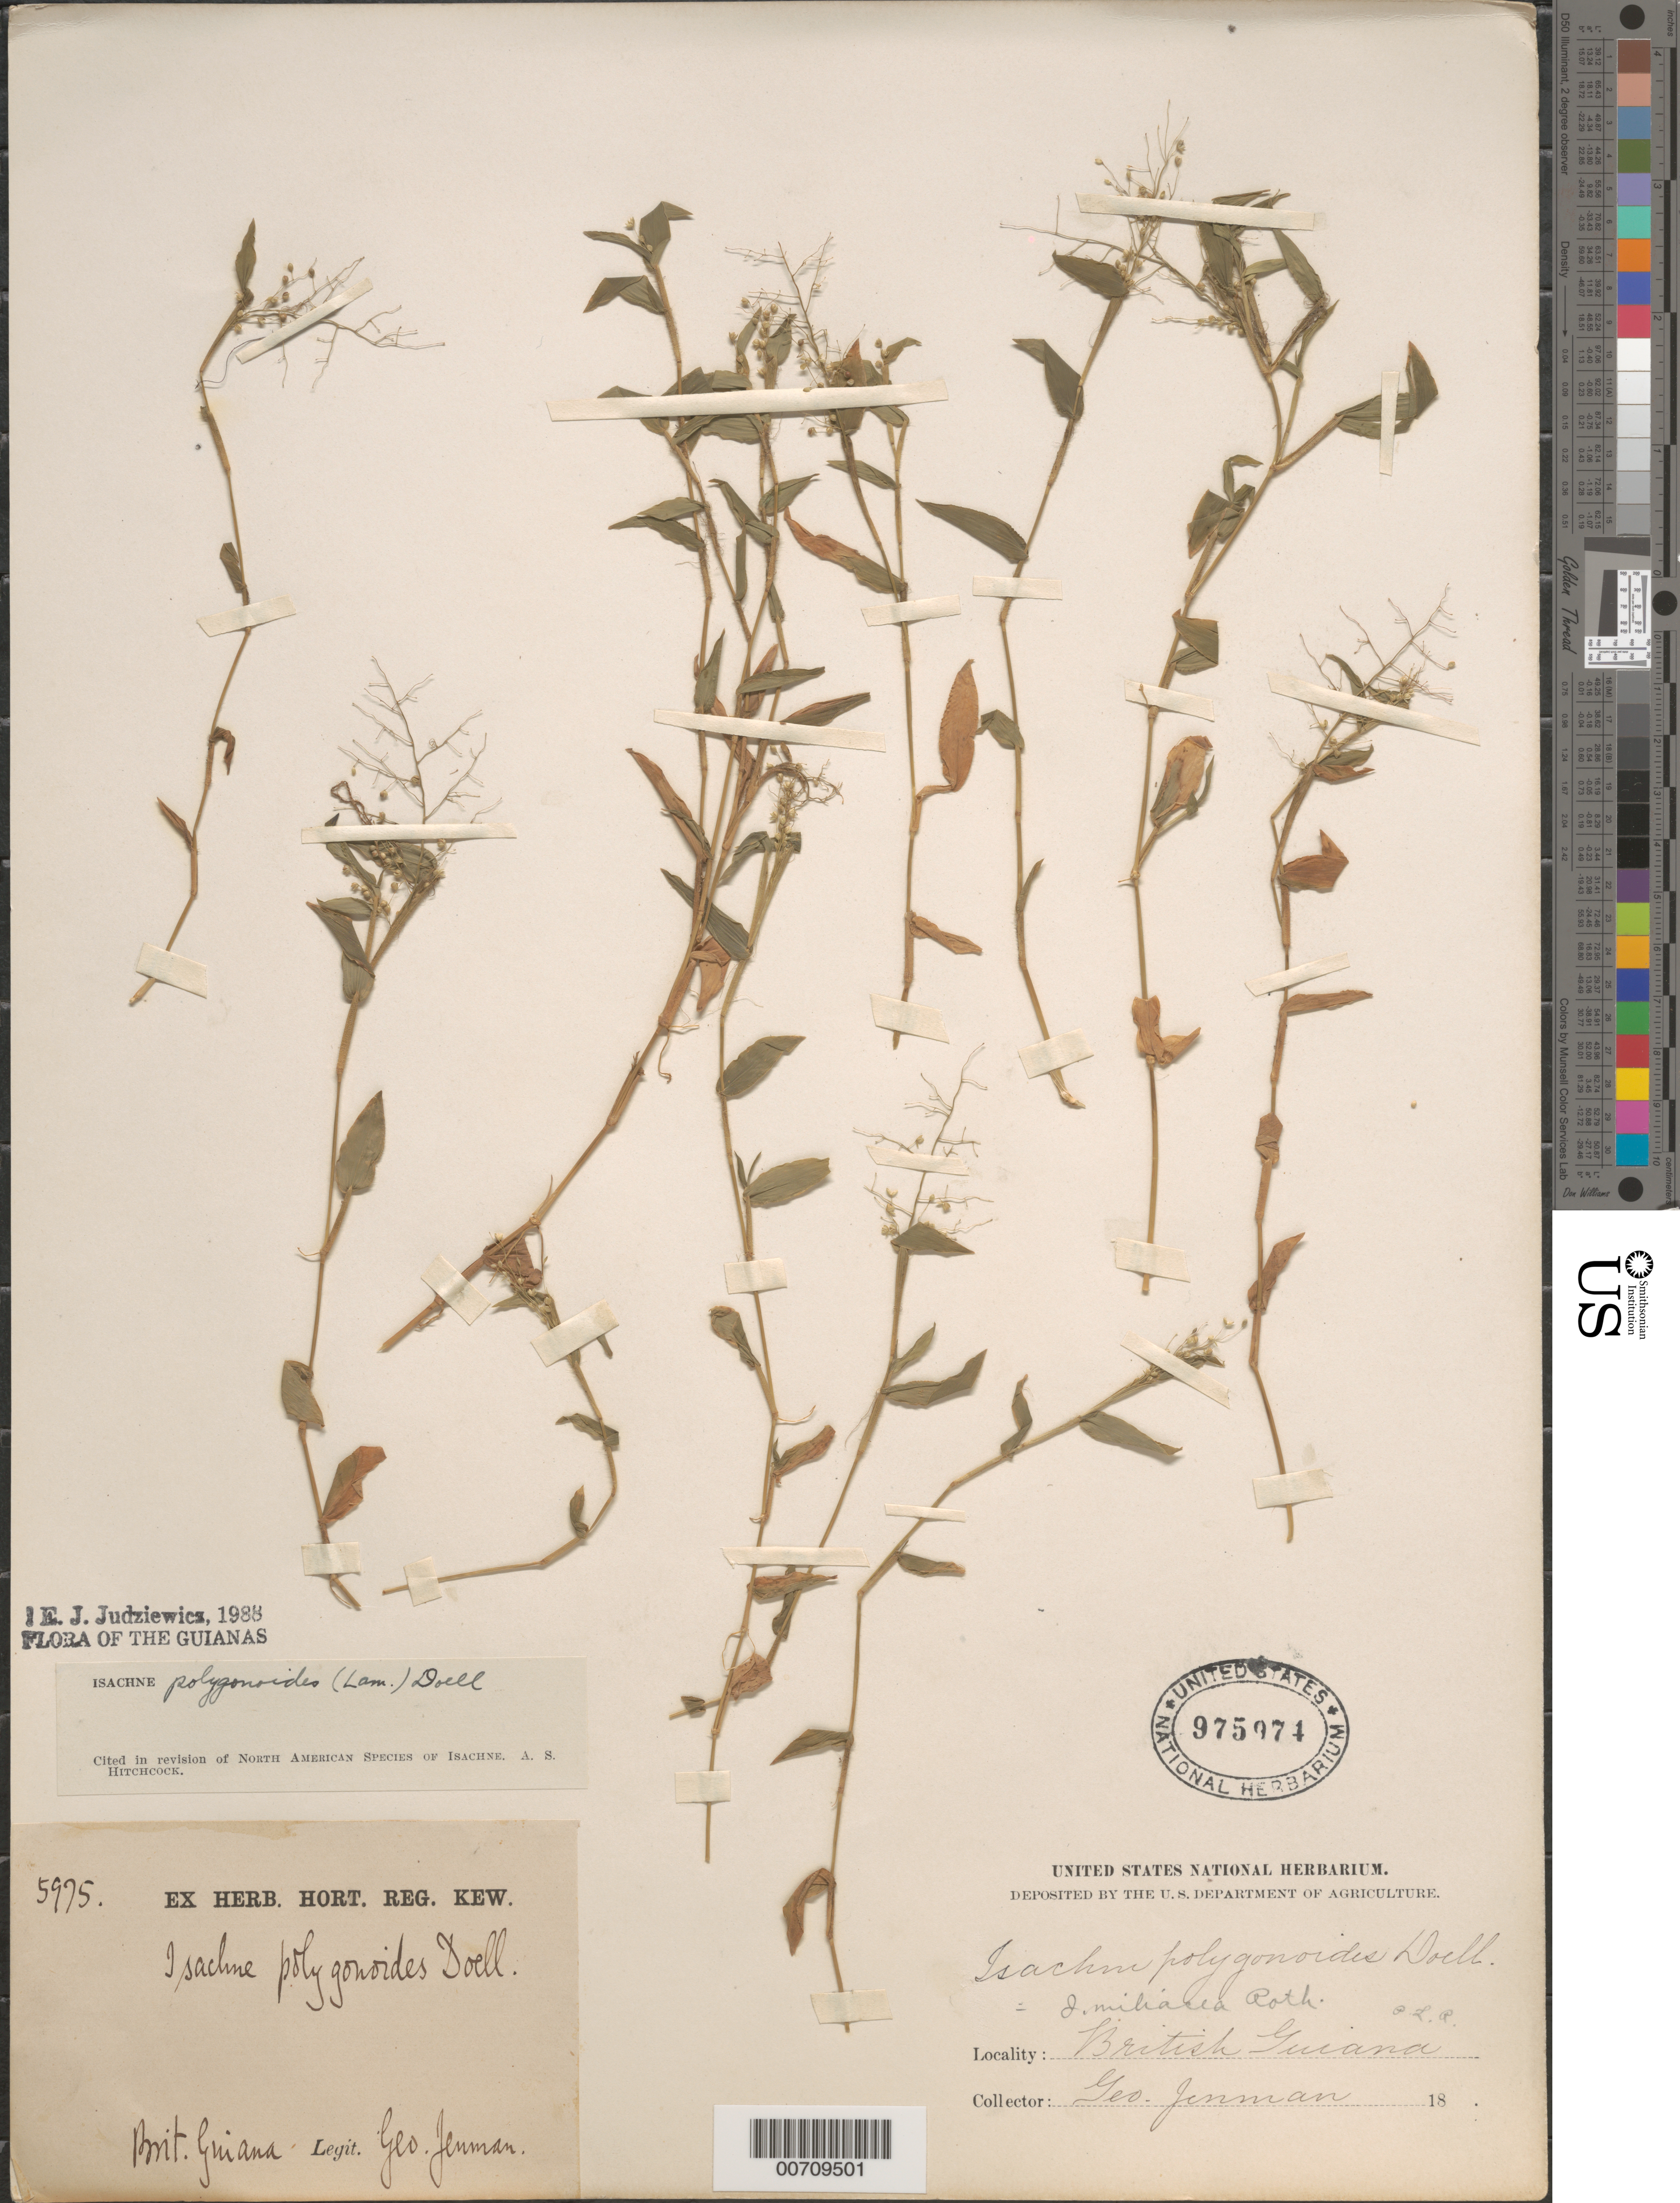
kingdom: Plantae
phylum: Tracheophyta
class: Liliopsida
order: Poales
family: Poaceae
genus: Isachne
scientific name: Isachne polygonoides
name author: (Lam.) Döll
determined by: Hitchcock, Albert S.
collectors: G. S. Jenman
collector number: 5975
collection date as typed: October 1888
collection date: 1888-10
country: Guyana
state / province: Cuyuni-Mazaruni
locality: Bartica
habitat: Along the wet shore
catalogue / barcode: US 975974